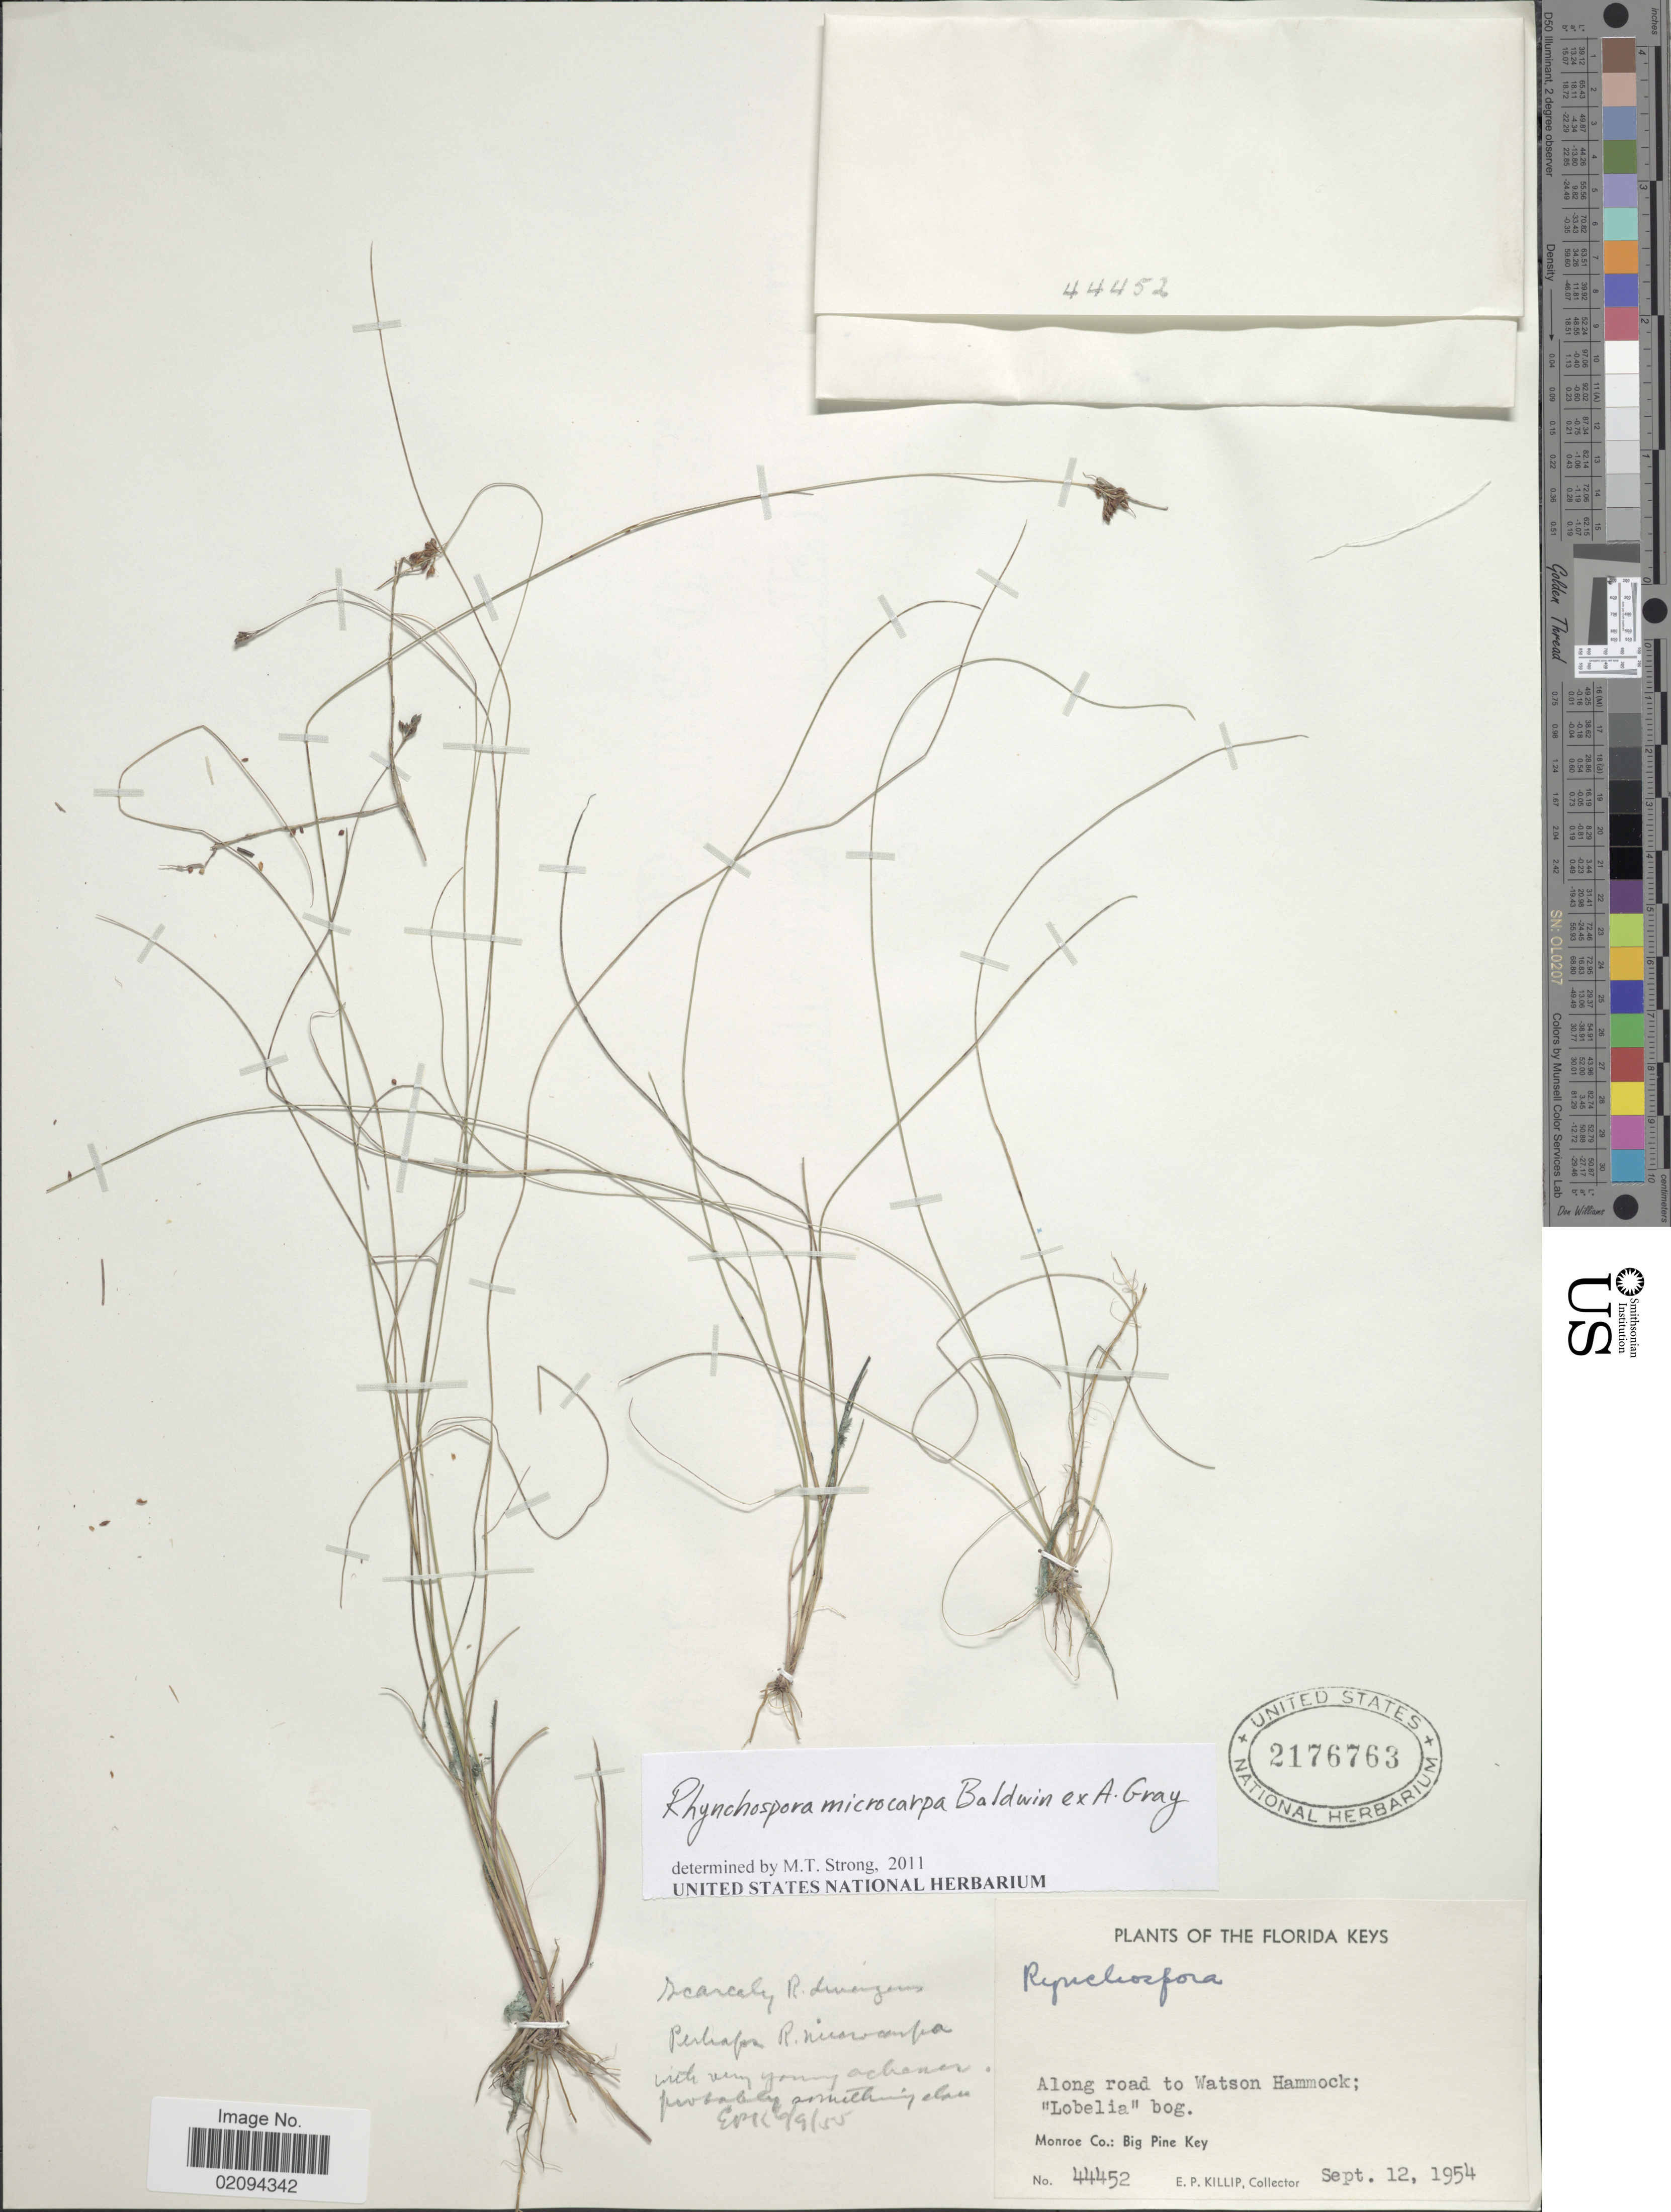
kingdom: Plantae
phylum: Tracheophyta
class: Liliopsida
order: Poales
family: Cyperaceae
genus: Rhynchospora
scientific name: Rhynchospora microcarpa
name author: Baldwin ex A. Gray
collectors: E. P. Killip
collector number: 44452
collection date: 1954-09-12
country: United States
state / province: Florida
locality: Florida Keys. Along road to Watson Hammock; "Lobelia" bog. Monroe Co.: Big Pine Key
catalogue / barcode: US 2176763